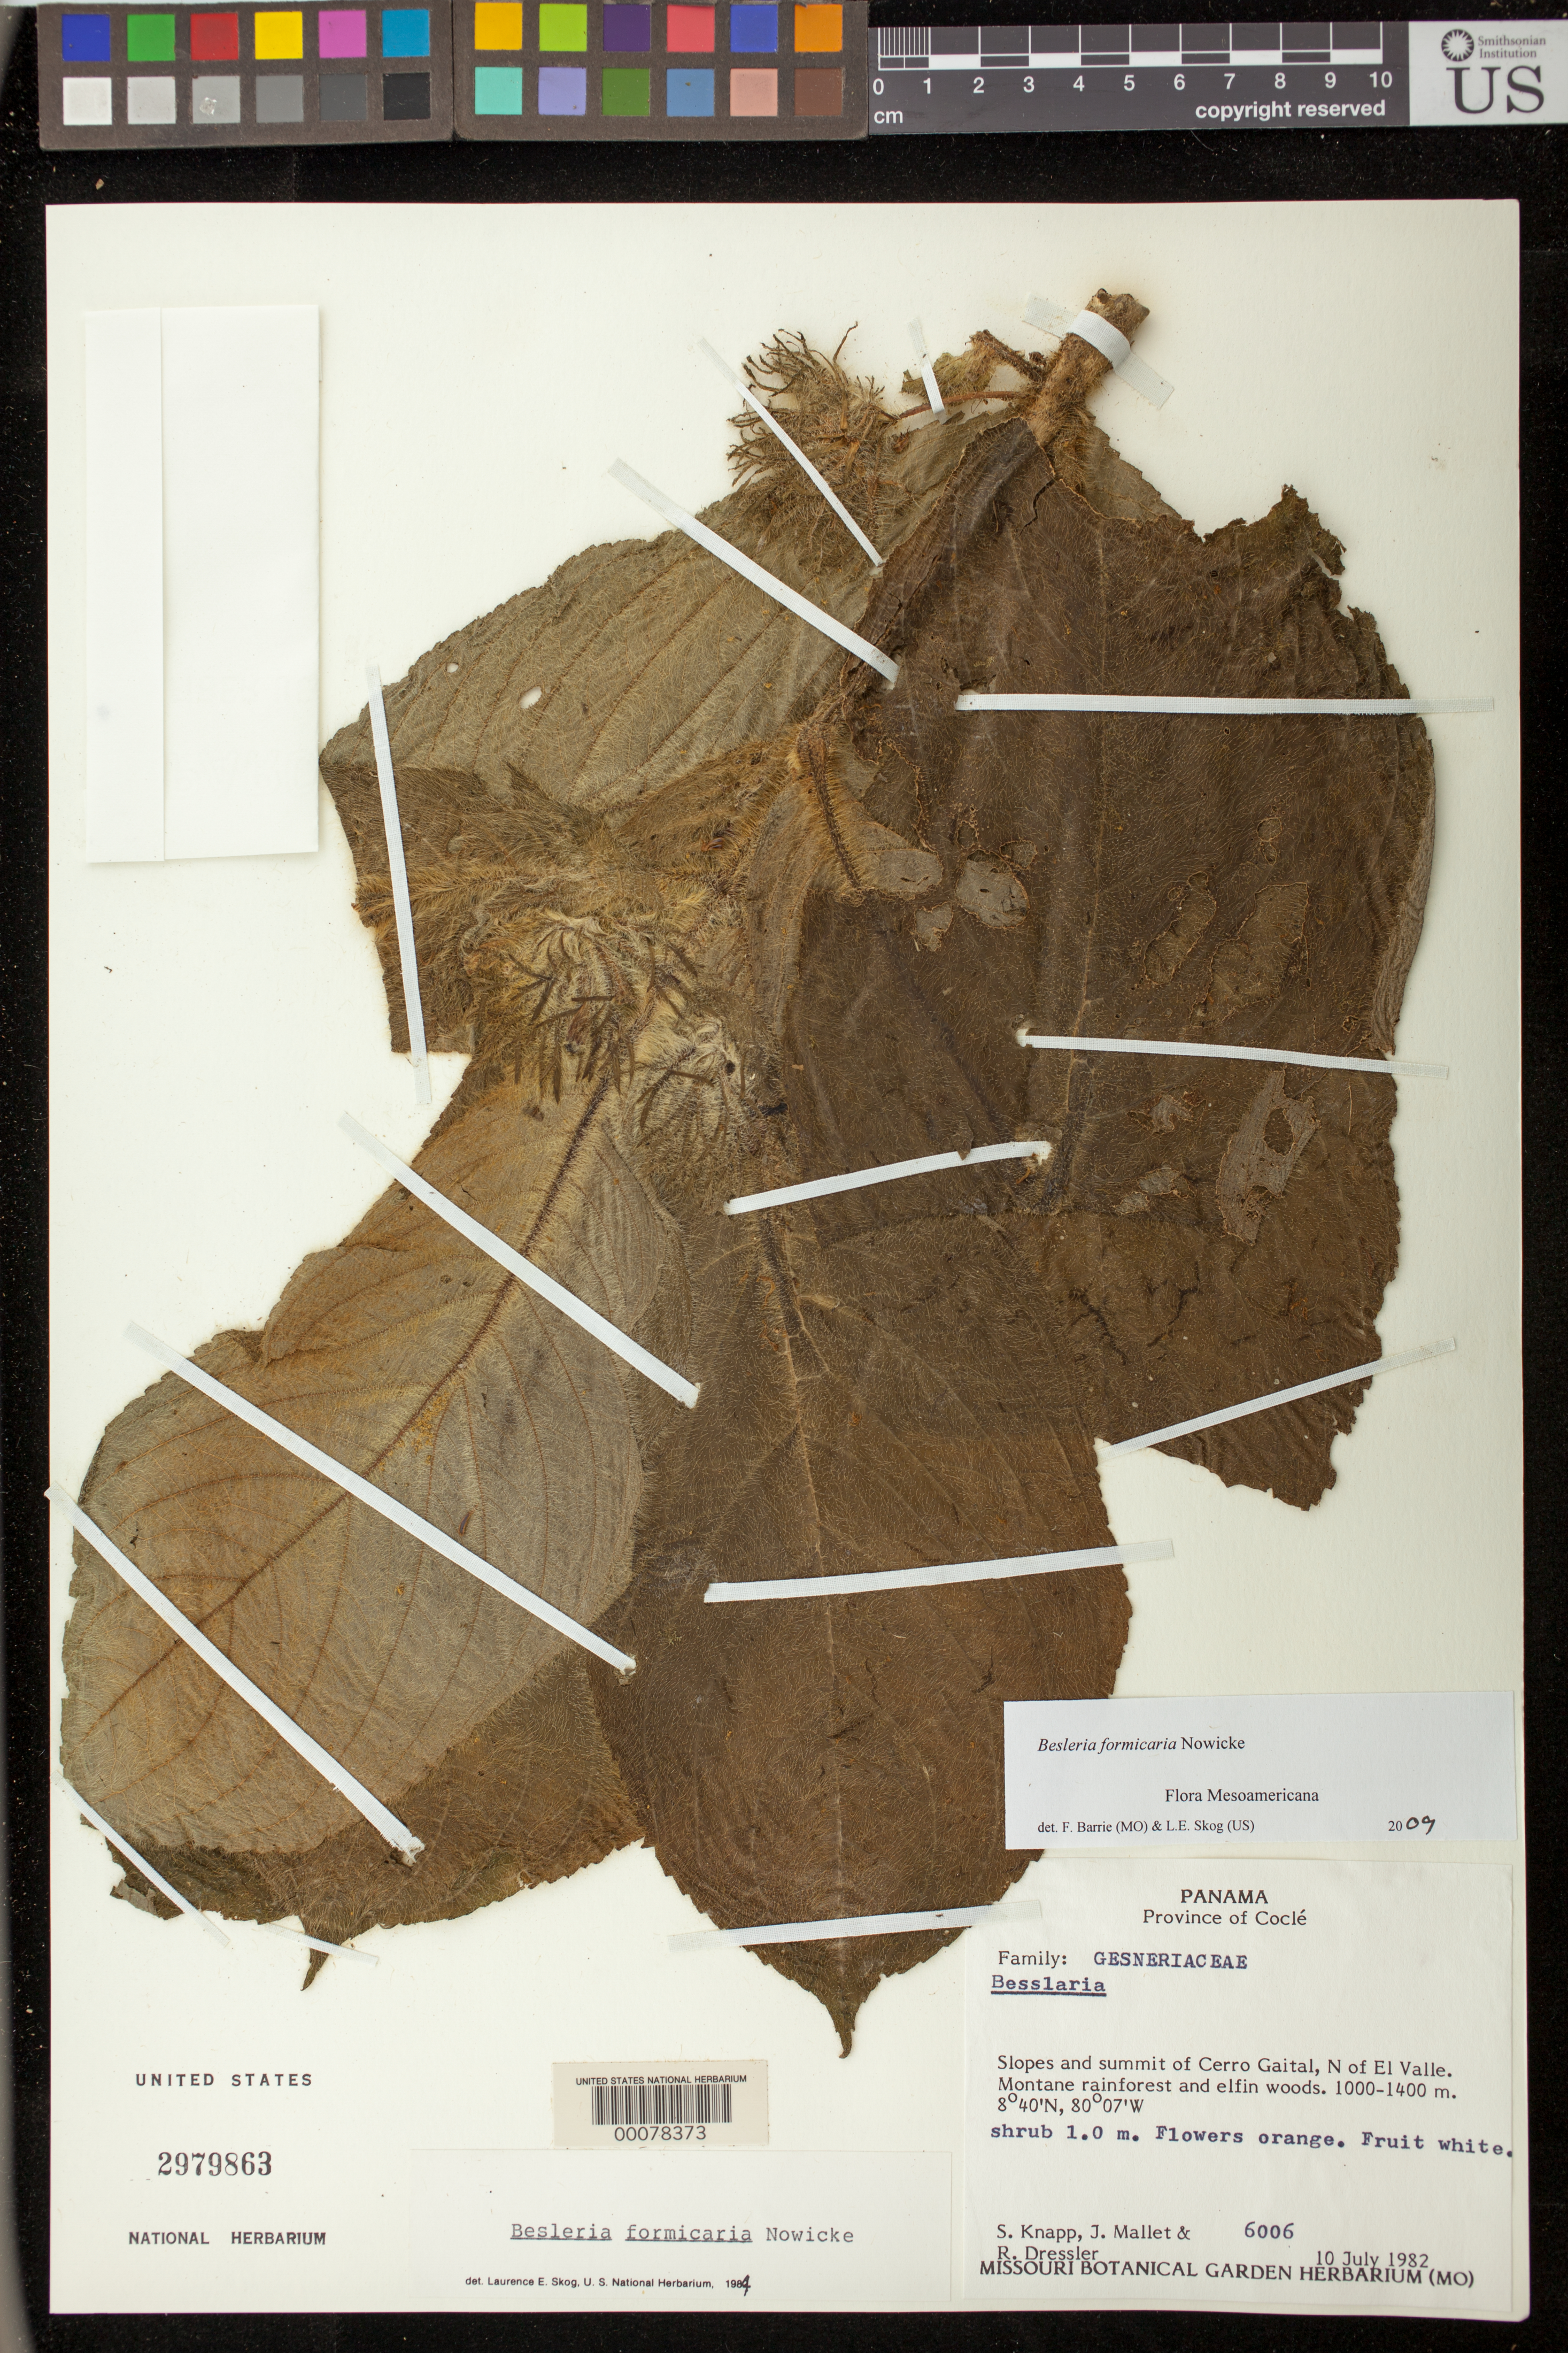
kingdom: Plantae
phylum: Tracheophyta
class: Magnoliopsida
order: Lamiales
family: Gesneriaceae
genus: Besleria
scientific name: Besleria formicaria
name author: Nowicke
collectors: S. Knapp, J. Mallet & R. Dressler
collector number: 6006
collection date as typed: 10 Jul 1982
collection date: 1982-07-10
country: Panama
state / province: Coclé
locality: Slopes and summit of Cerro Gaital, N of El Valle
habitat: Montane rainforest and elfin woods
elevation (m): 1000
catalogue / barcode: US 2979863